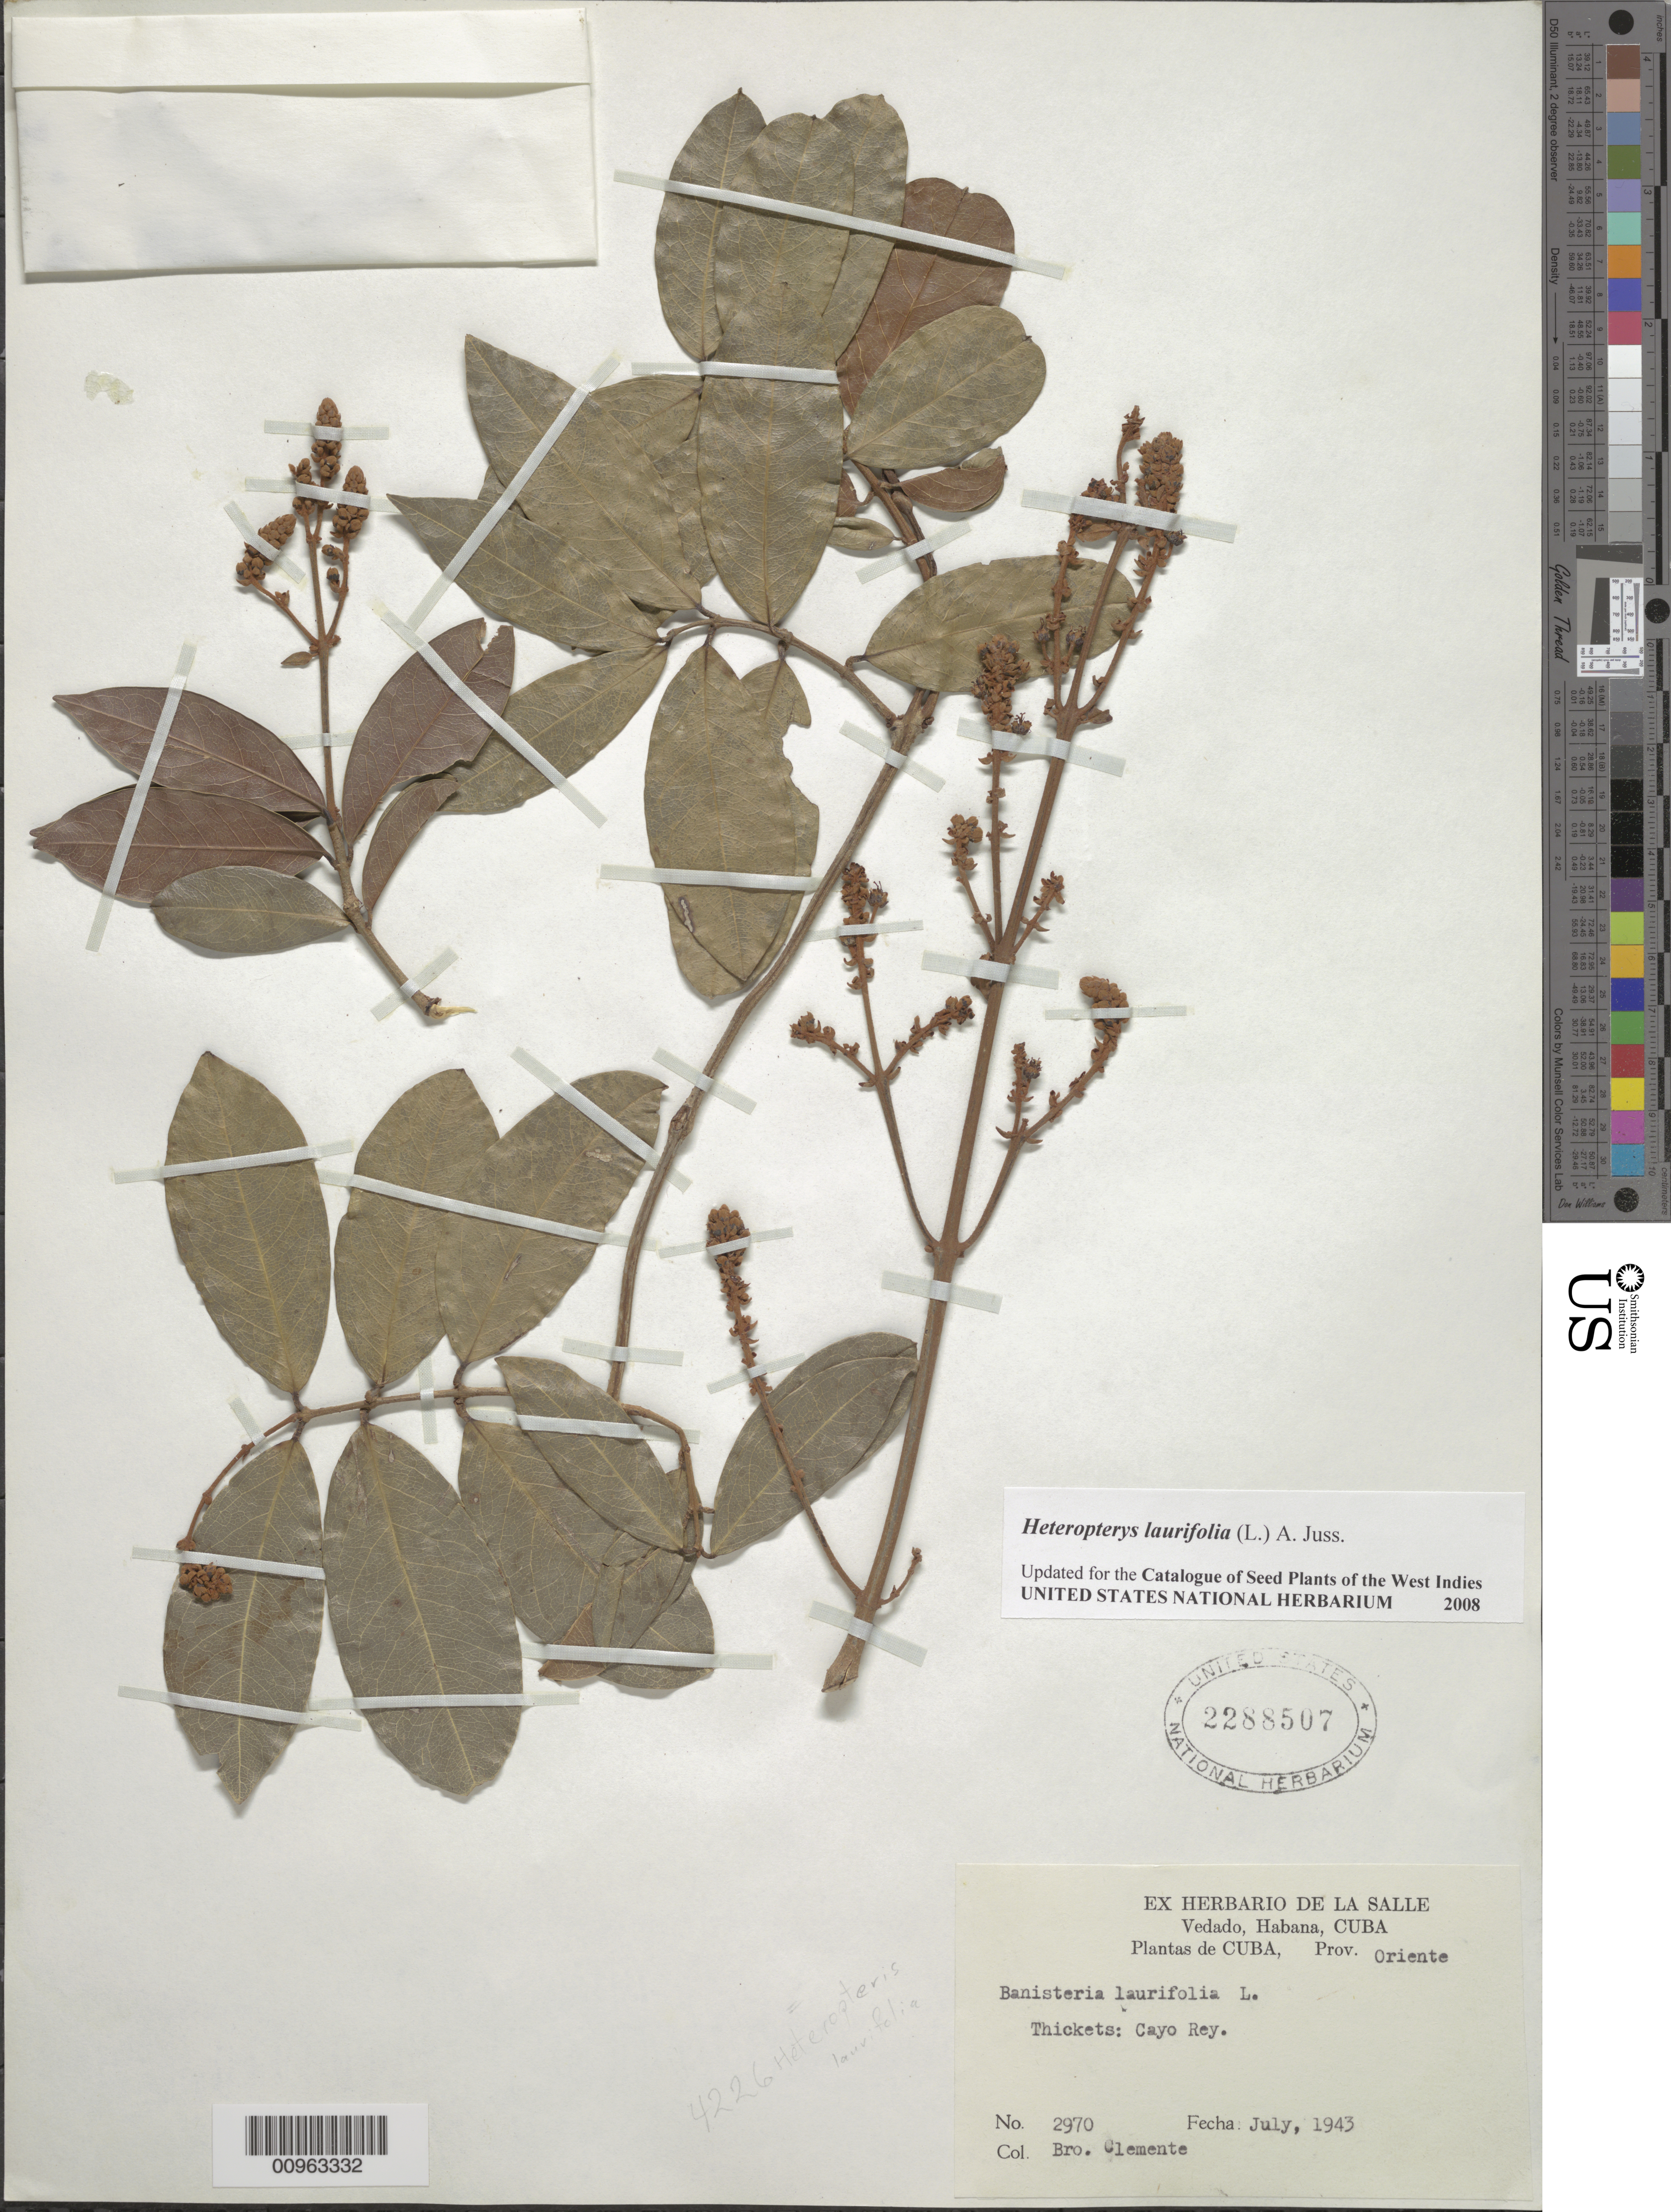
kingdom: Plantae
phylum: Tracheophyta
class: Magnoliopsida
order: Malpighiales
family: Malpighiaceae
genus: Heteropterys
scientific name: Heteropterys laurifolia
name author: (L.) A. Juss.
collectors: Bro. Clemente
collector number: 2970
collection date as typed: Jul 1943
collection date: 1943-07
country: Cuba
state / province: Oriente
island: Cuba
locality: Cayo Rey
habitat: Thickets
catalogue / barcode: US 2288507